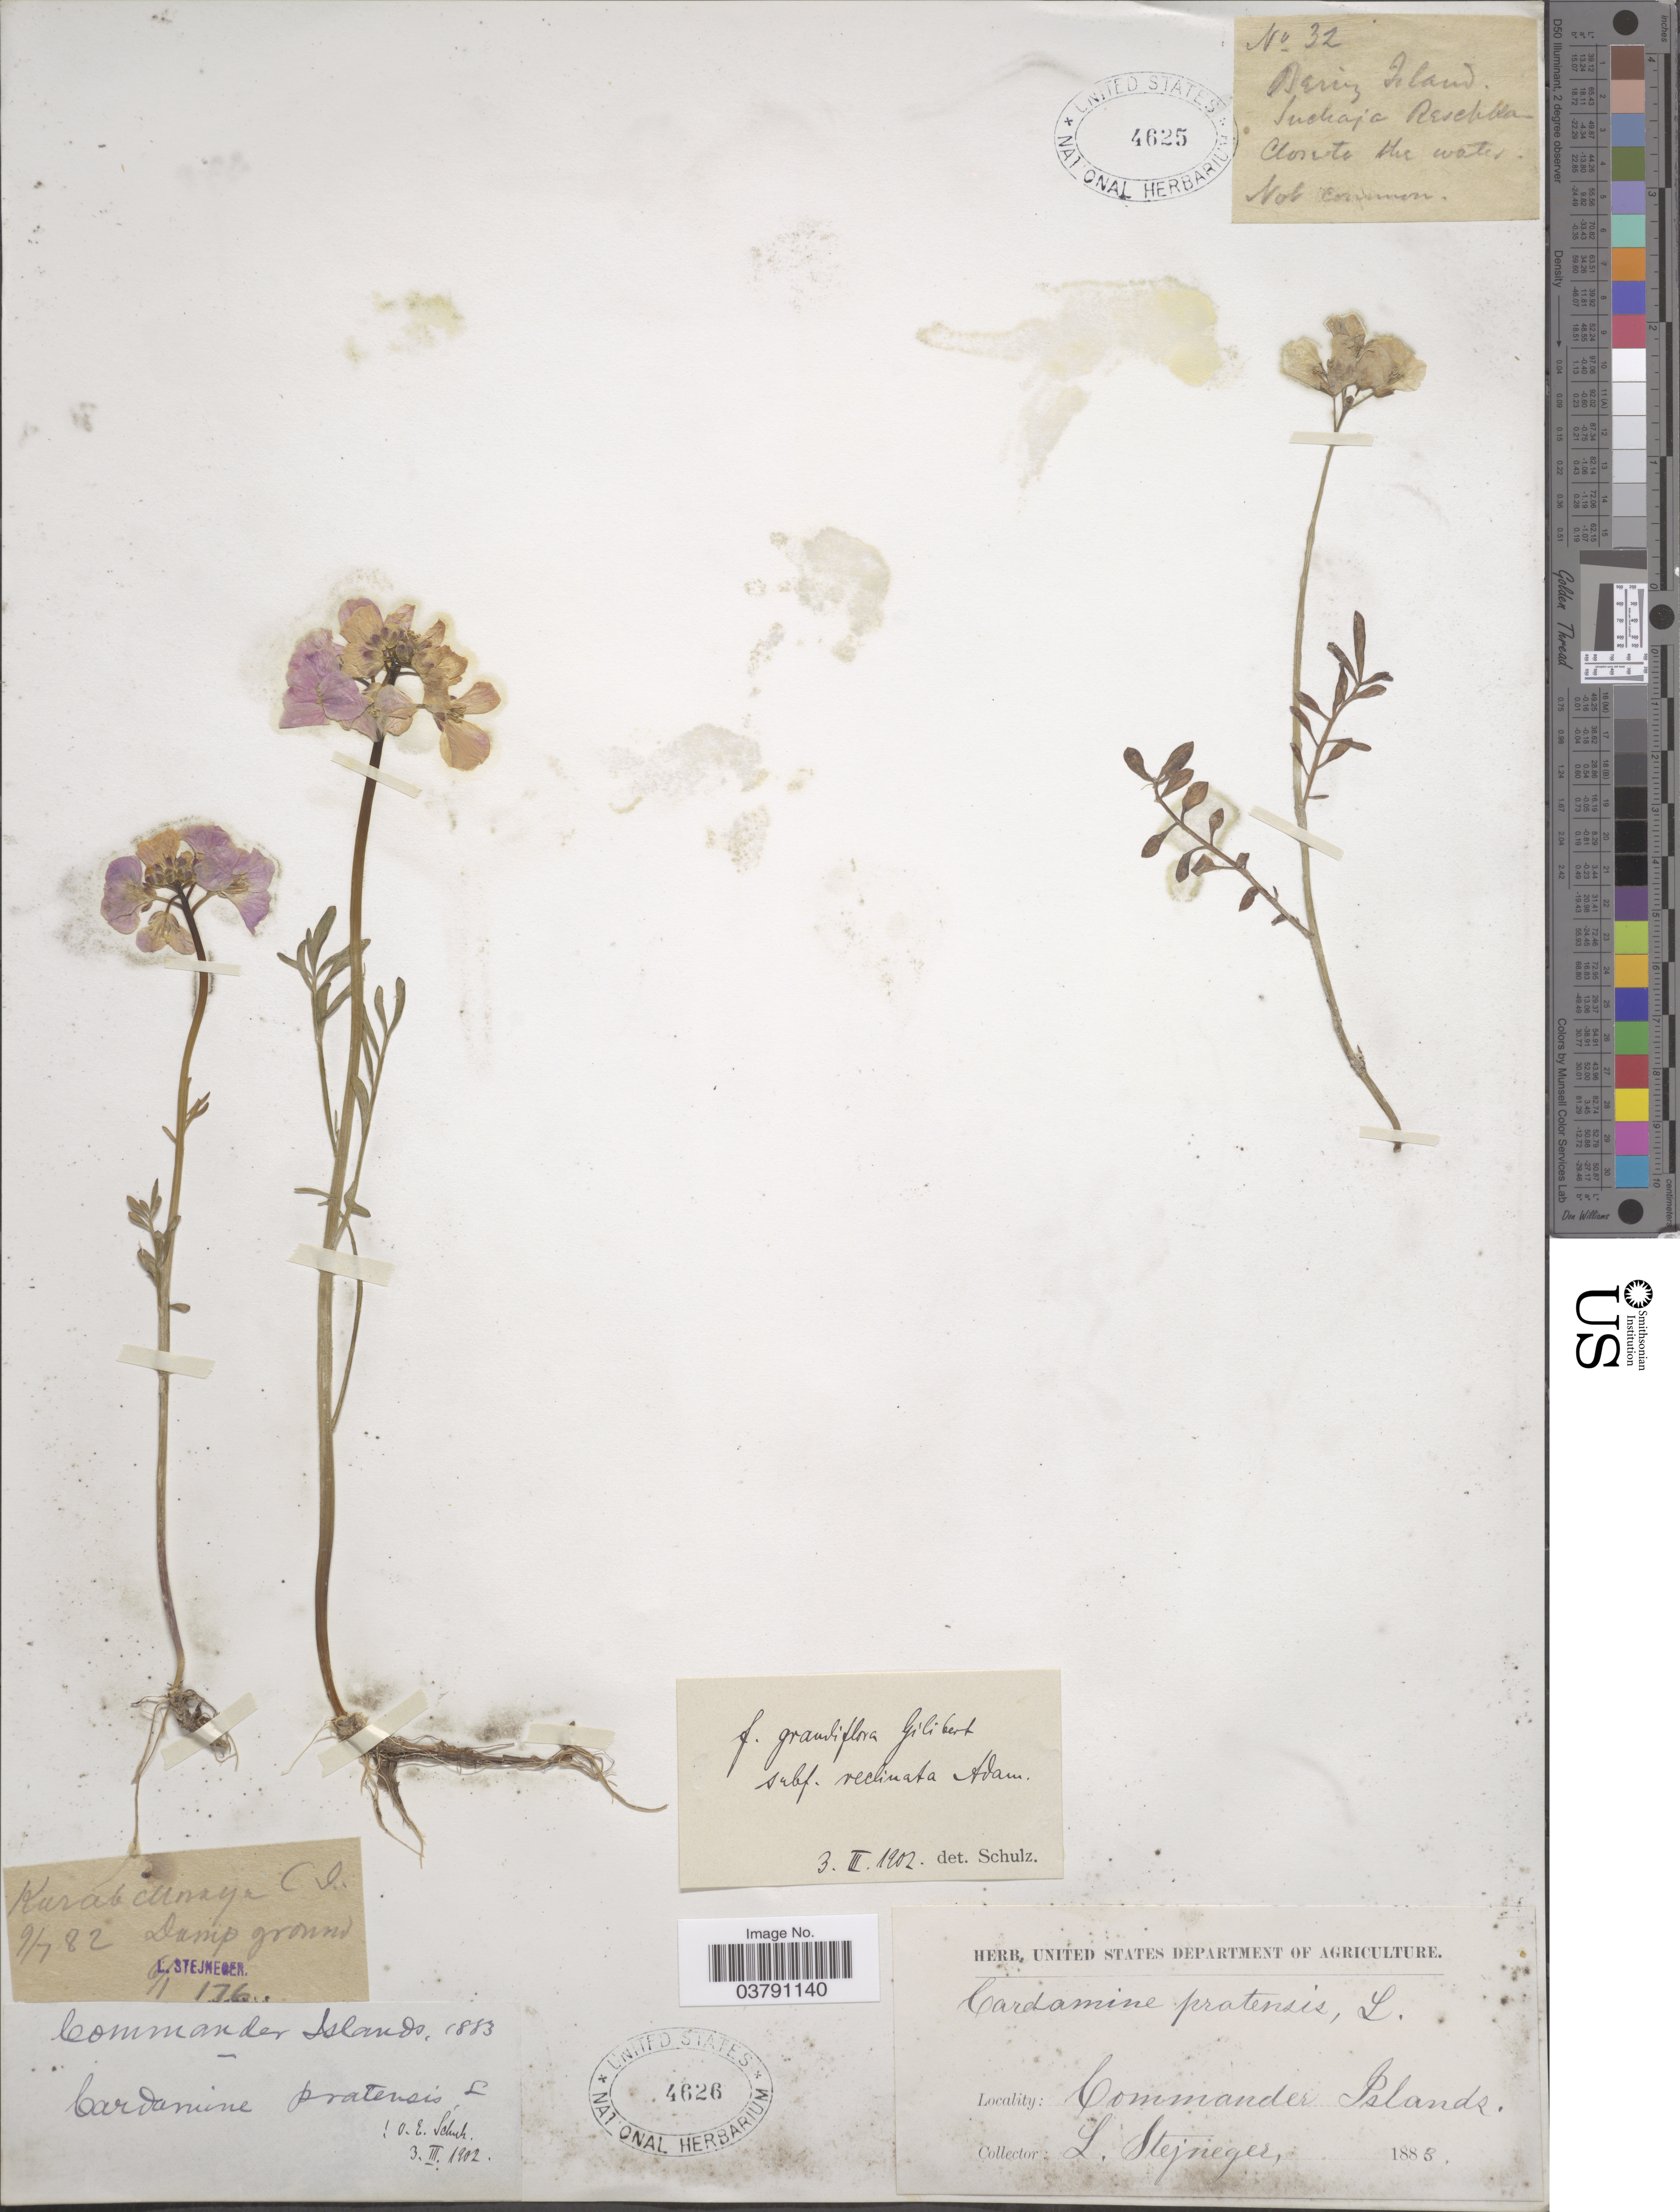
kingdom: Plantae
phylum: Tracheophyta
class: Magnoliopsida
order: Brassicales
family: Brassicaceae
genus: Cardamine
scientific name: Cardamine pratensis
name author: L.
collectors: L. Stejneger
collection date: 1883-07-09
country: Russian Federation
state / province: Kamchatka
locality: Commander Islands.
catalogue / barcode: US 4626